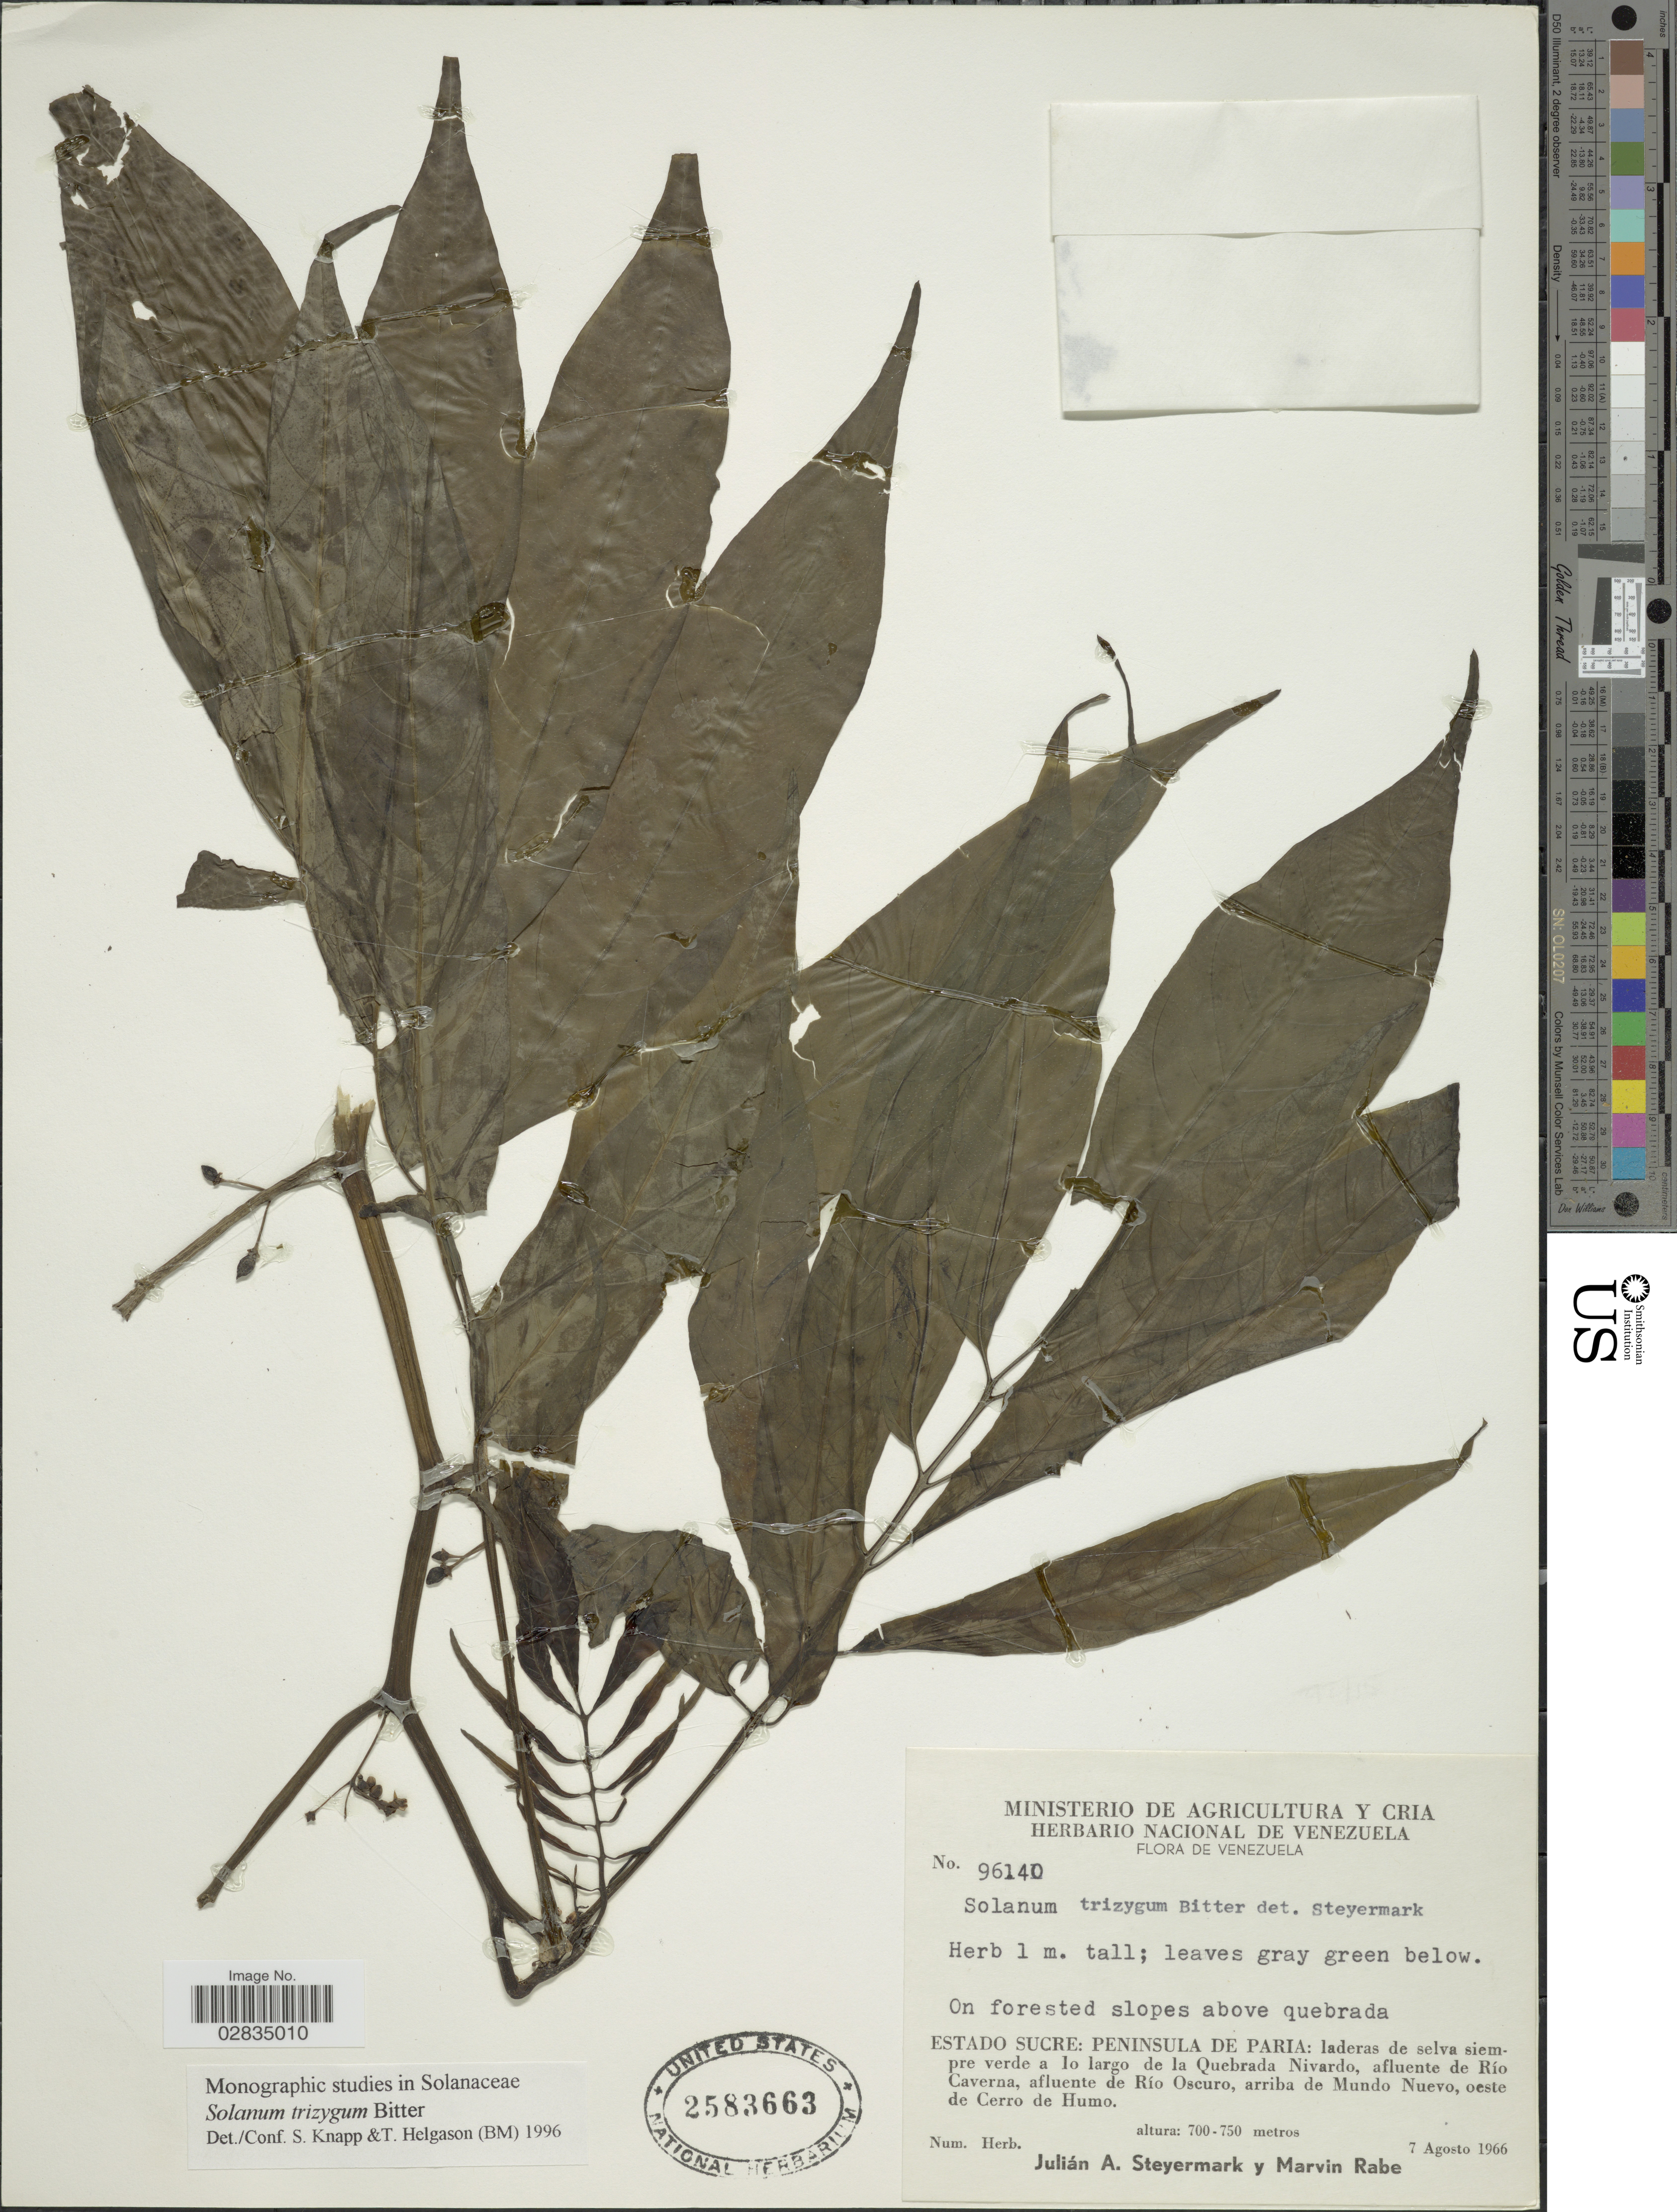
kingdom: Plantae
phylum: Tracheophyta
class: Magnoliopsida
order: Solanales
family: Solanaceae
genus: Solanum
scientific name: Solanum trizygum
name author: Bitter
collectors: J. Steyermark & M. Rabe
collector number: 96140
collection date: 1966-08-07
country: Venezuela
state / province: Sucre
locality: Slopes above quebrada, Peninsula de Paria: laderas de selva siempre verde a lo largo de la Quebrada Nivardo, afluente de Río Caverna, afluente de Río Oscuro, arriba de Mundo Nuevo, oeste de Cerro de Humo.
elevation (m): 700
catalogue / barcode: US 2583663